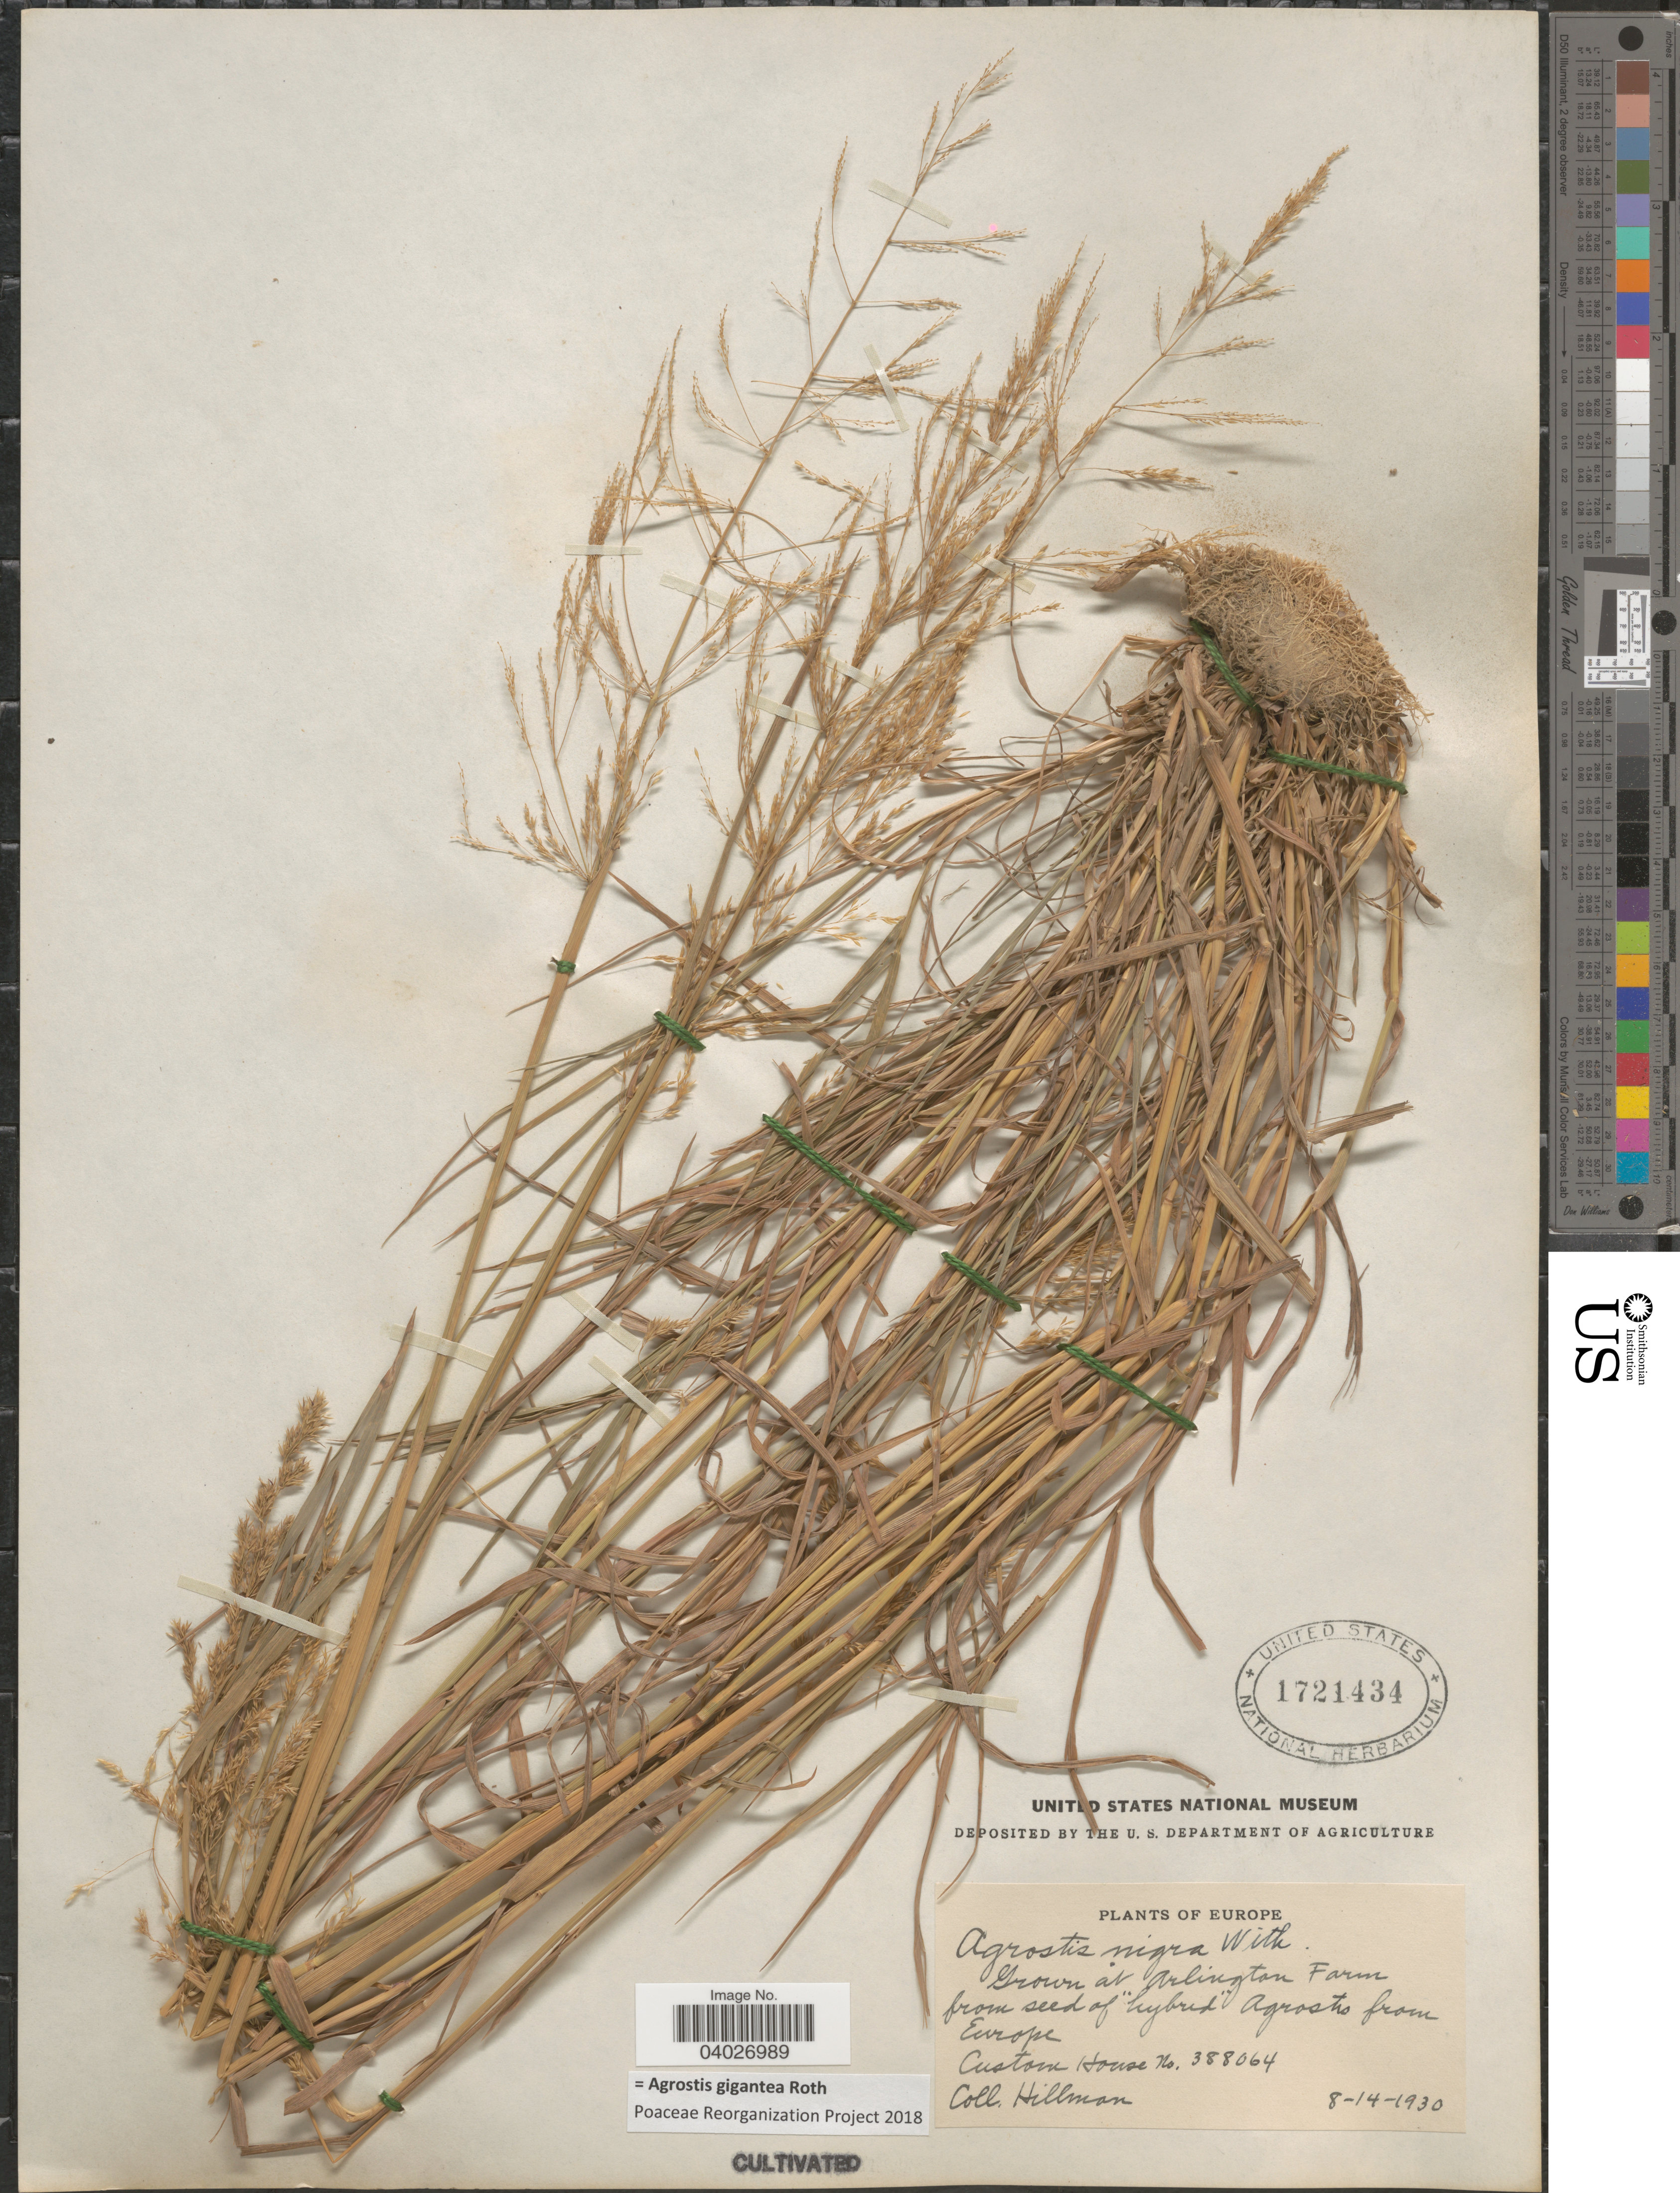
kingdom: Plantae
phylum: Tracheophyta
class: Liliopsida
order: Poales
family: Poaceae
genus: Agrostis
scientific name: Agrostis gigantea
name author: Roth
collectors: -. Hillman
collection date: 1930-08-14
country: United States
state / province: Virginia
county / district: Arlington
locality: At Arlington Farm. Custom House No. 388064.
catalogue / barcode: US 1721434